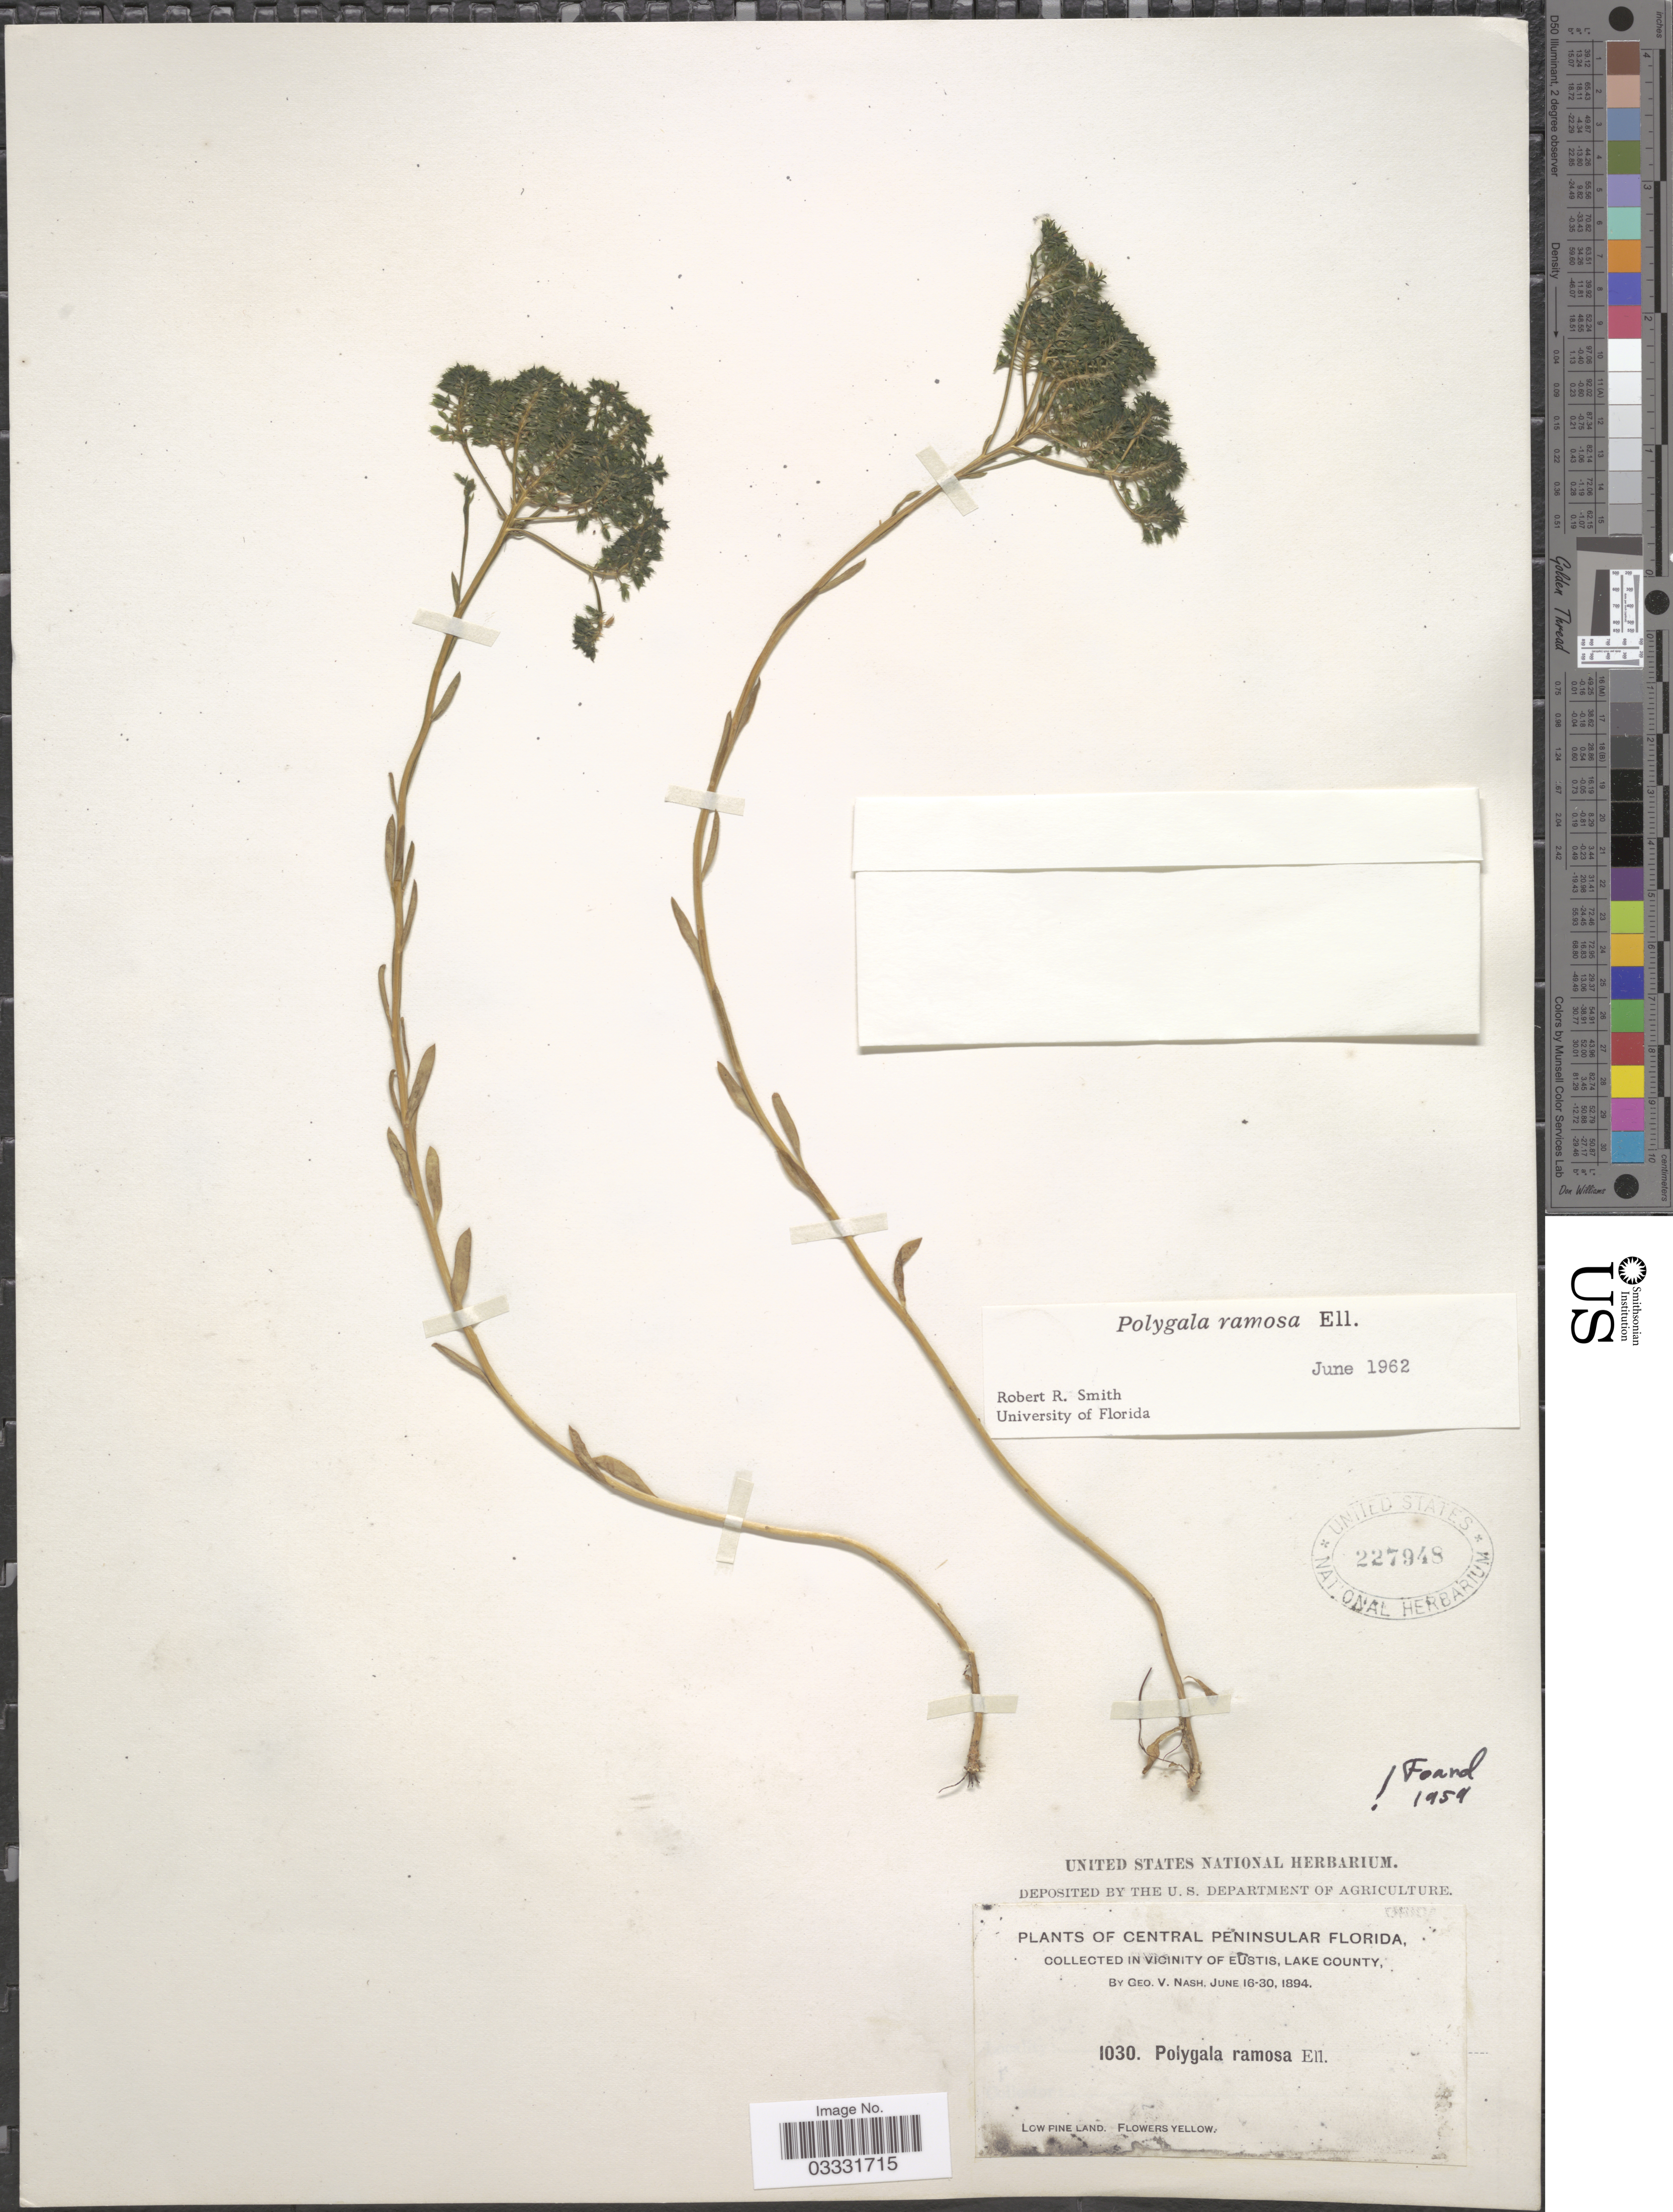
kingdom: Plantae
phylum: Tracheophyta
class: Magnoliopsida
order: Fabales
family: Polygalaceae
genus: Polygala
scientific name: Polygala ramosa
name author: Elliott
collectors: G. V. Nash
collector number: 1030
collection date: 1894-06-16/1894-06-30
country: United States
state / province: Florida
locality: Central Peninsular Florida. In vicinity of Eustis, Lake County.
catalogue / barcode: US 227948